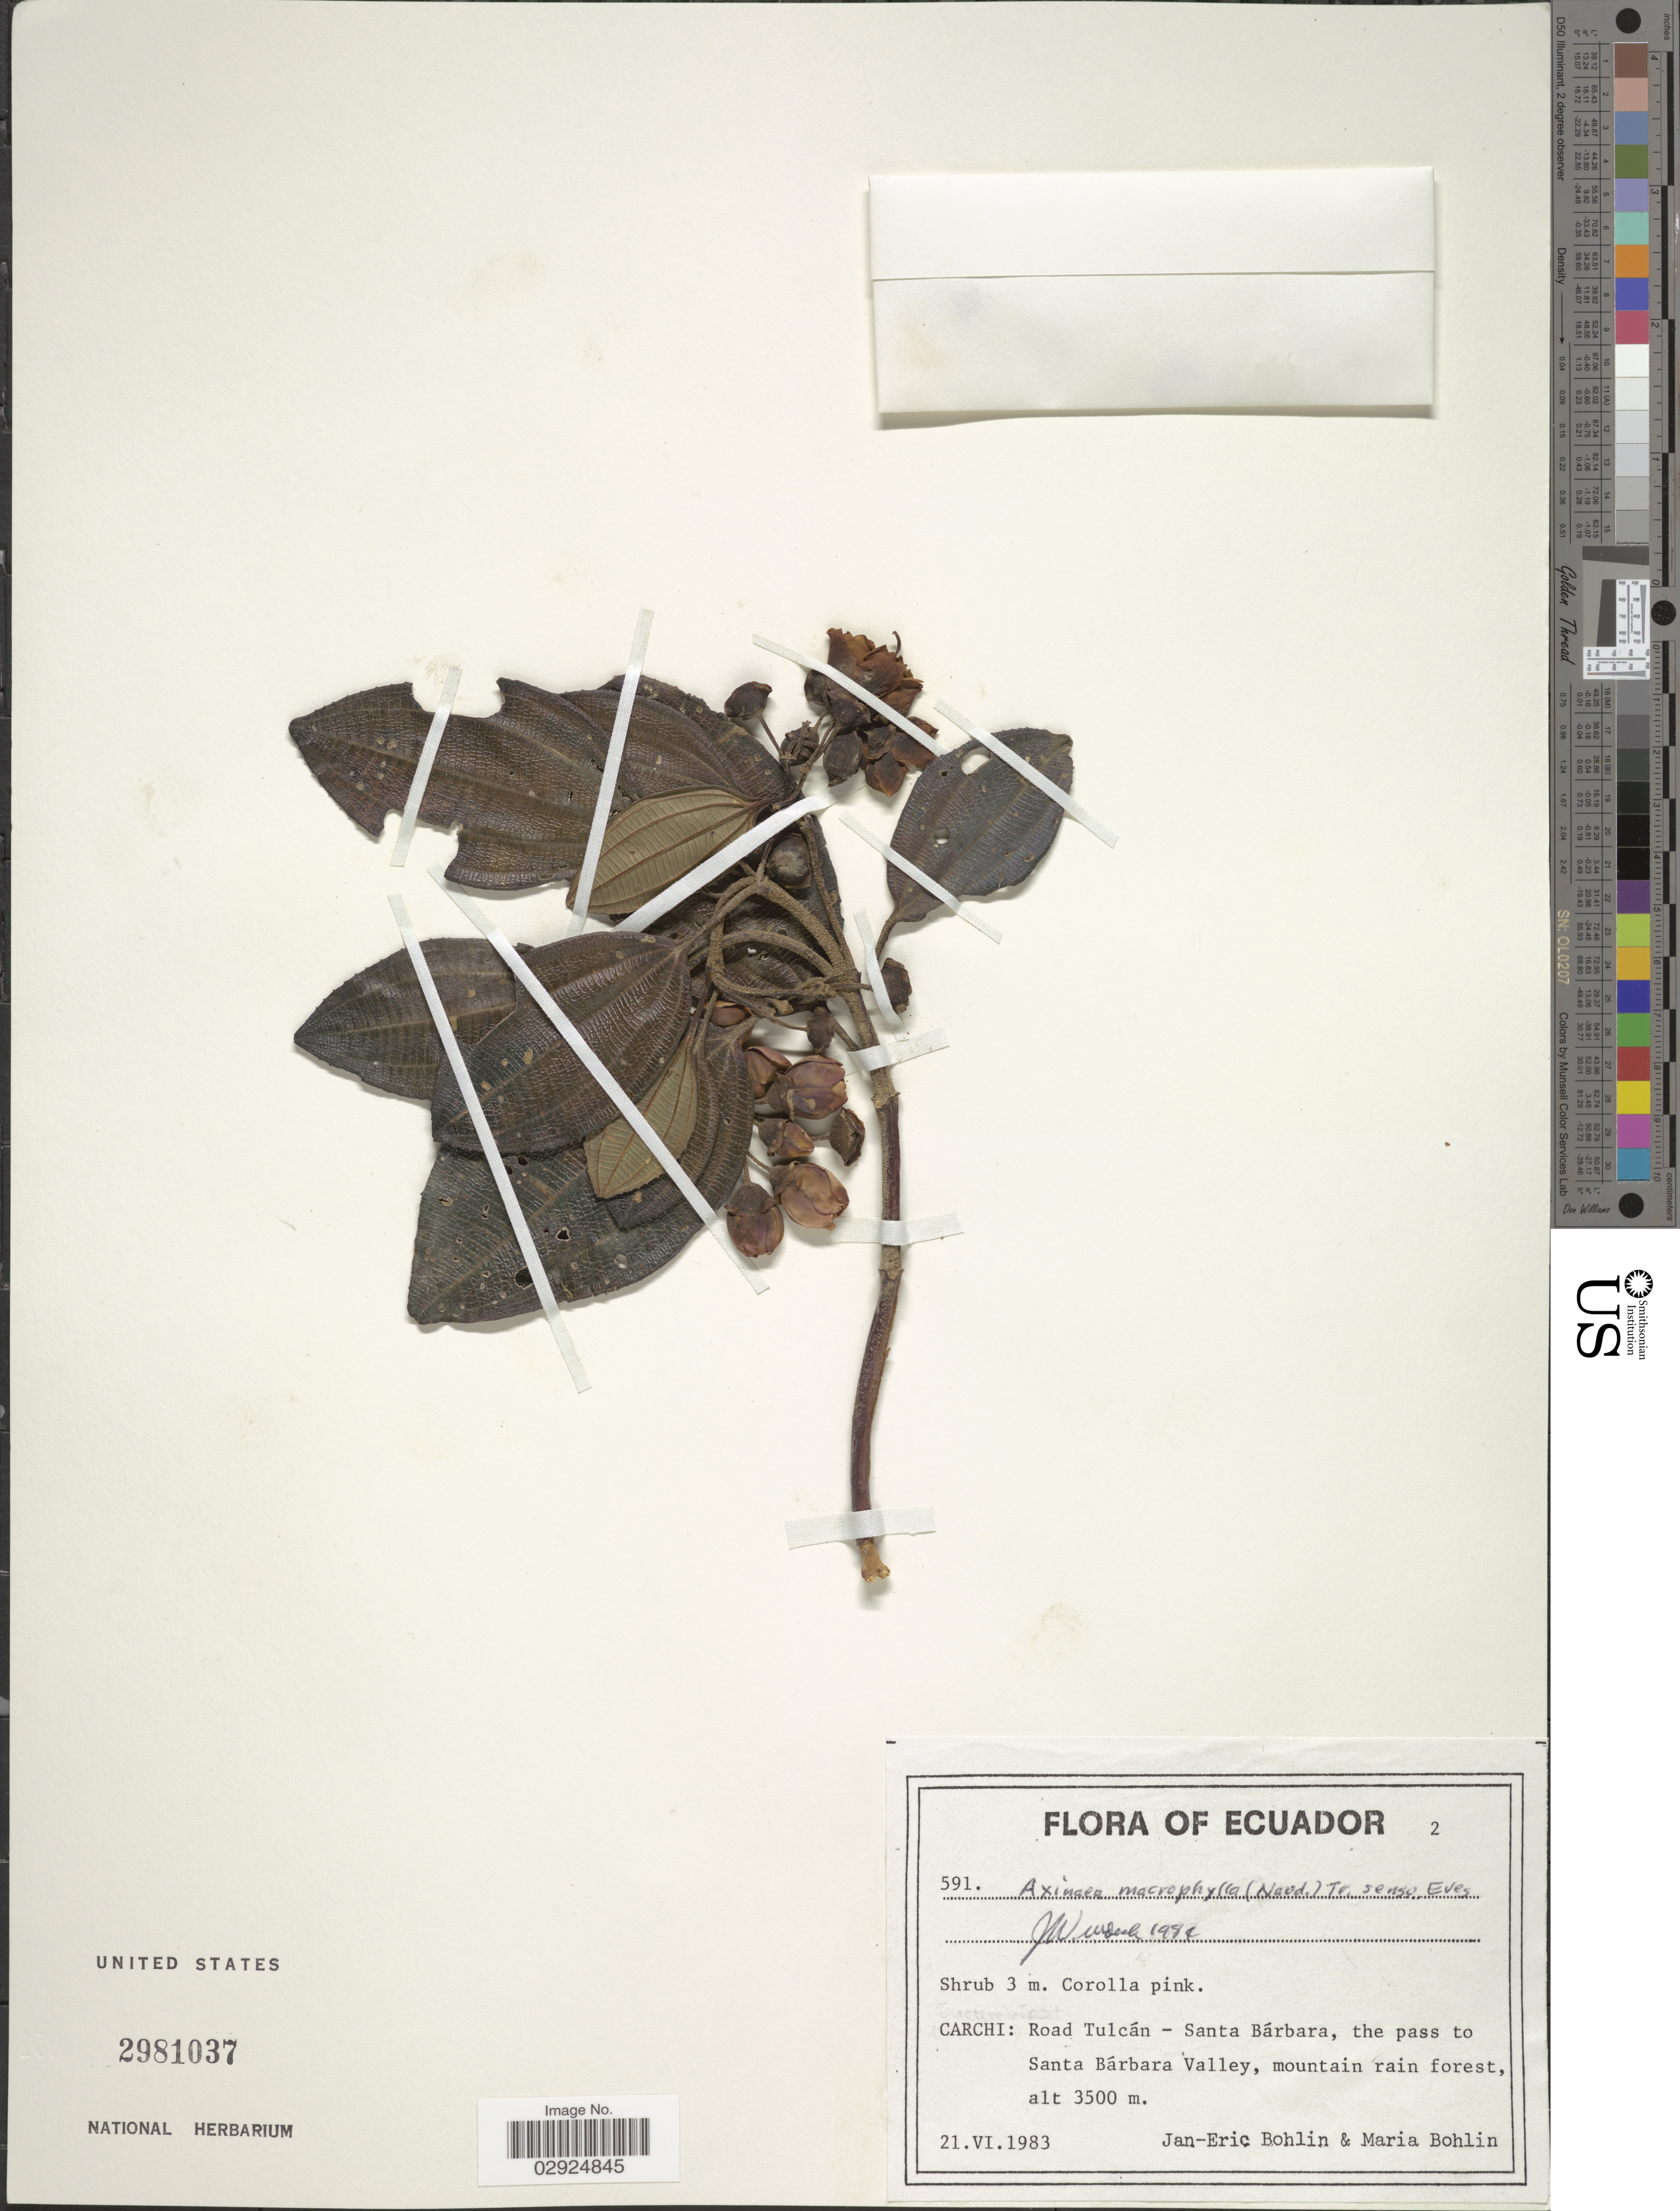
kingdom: Plantae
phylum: Tracheophyta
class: Magnoliopsida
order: Myrtales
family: Melastomataceae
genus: Axinaea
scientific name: Axinaea macrophylla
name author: (Naudin) Triana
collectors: J. Bohlin & M. Bohlin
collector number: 591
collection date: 1983-06-21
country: Ecuador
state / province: Carchi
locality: Carchi: Road Tulcán - Santa Bárbara, the pass to Santa Bárbara Valley.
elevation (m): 3500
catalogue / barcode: US 2981037